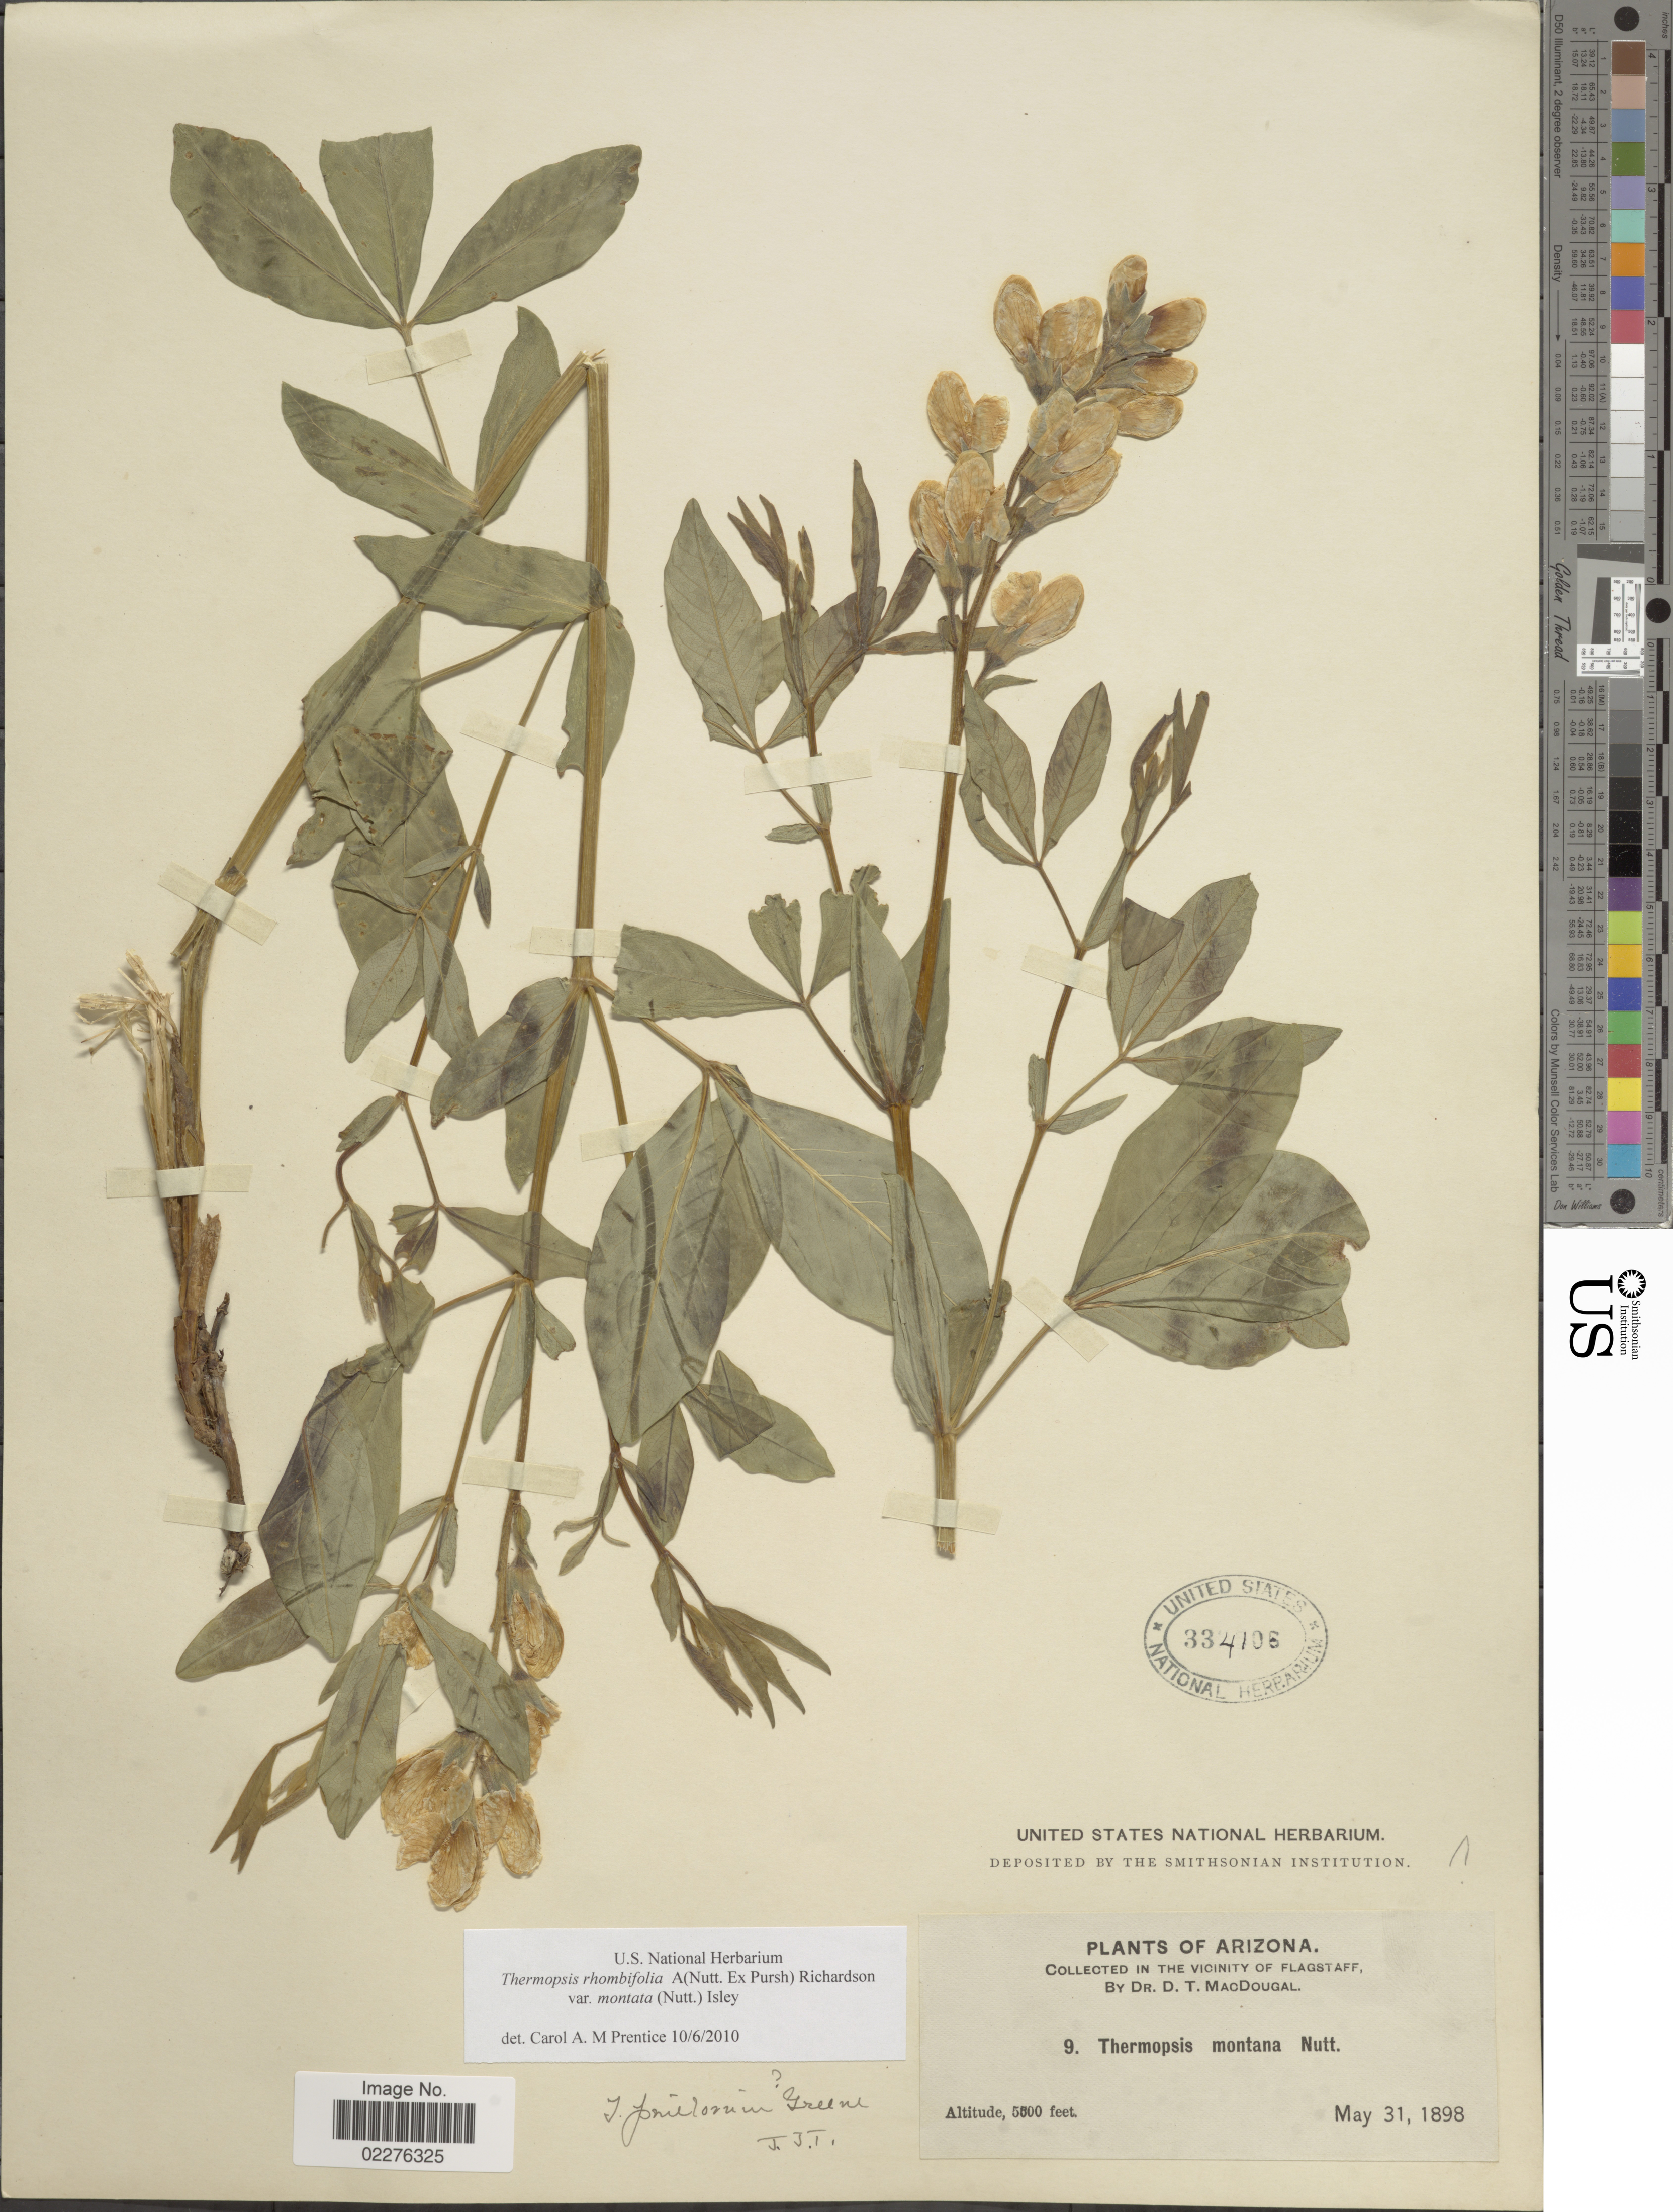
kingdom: Plantae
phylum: Tracheophyta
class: Magnoliopsida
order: Fabales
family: Fabaceae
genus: Thermopsis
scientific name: Thermopsis rhombifolia var. montana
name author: (Nutt.) Isley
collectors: D. T. MacDougal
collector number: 9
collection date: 1898-05-31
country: United States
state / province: Arizona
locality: In the Vicinity of Flagstaff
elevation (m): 1676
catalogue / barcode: US 334105